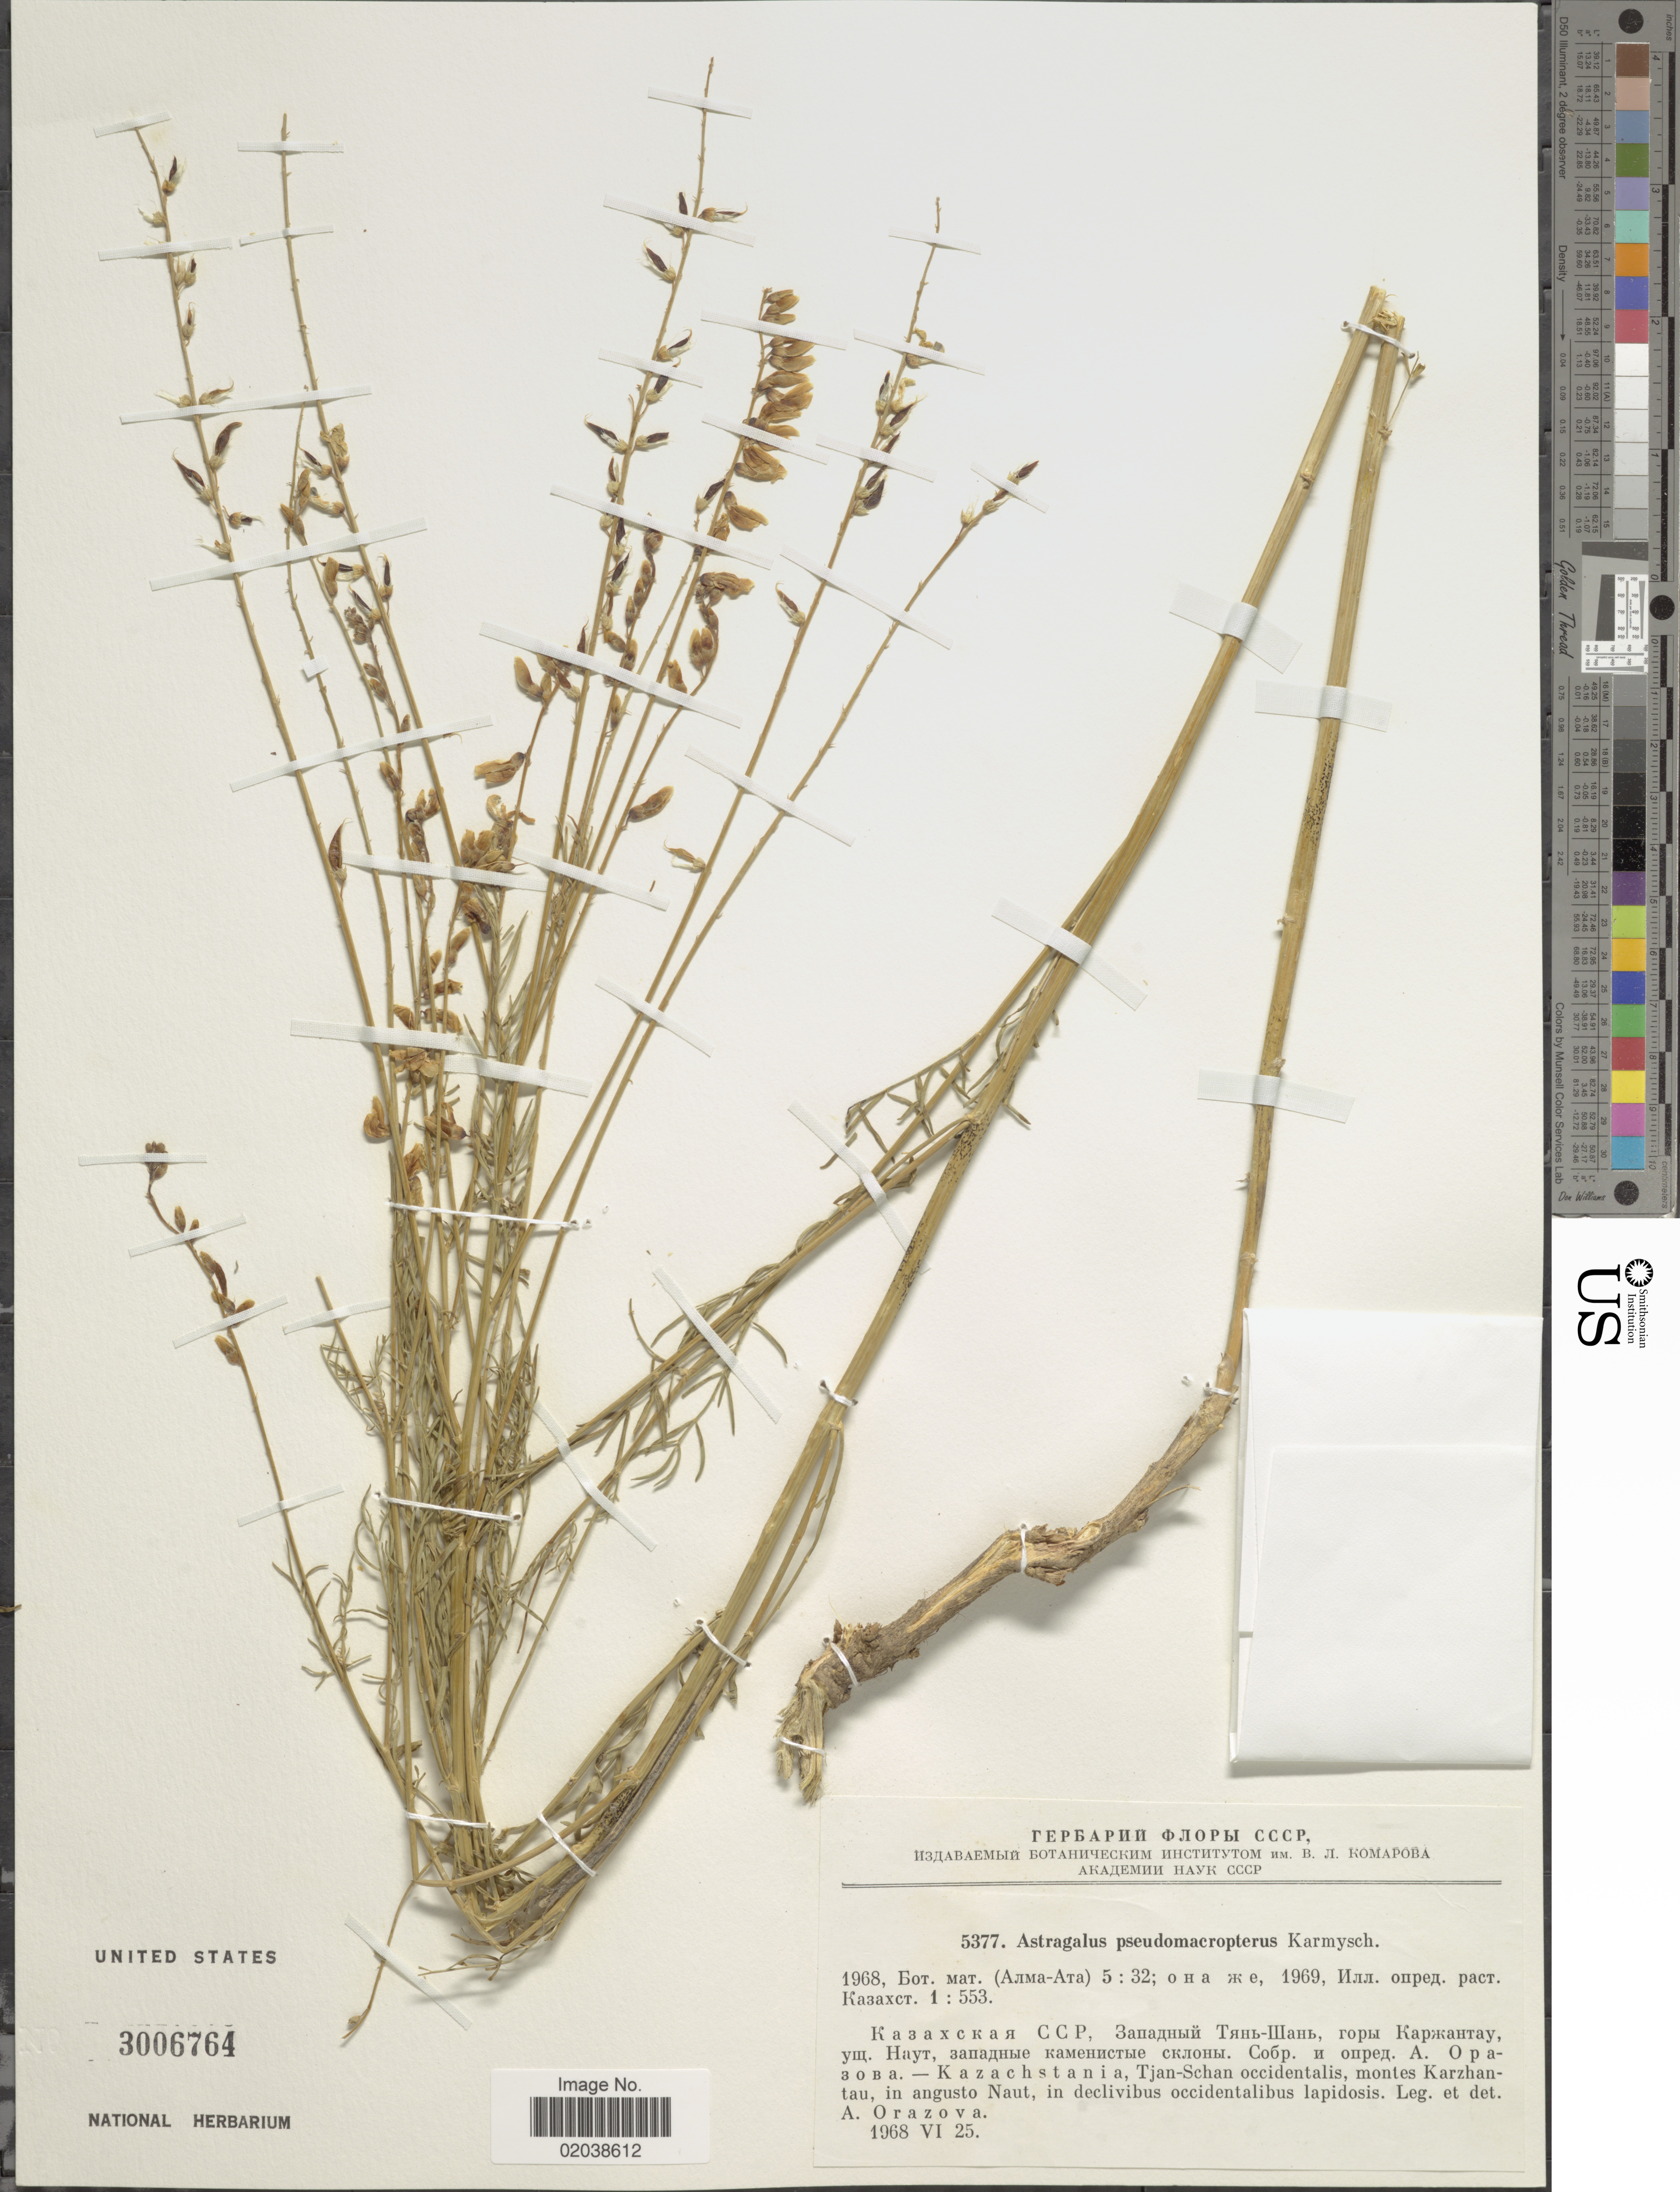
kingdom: Plantae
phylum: Tracheophyta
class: Magnoliopsida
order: Fabales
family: Fabaceae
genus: Astragalus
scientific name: Astragalus pseudomacropterus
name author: Karmysch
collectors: A. Orazova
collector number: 5377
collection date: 1968-06-25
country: Kazakhstan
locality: Kazachstania, Tjan-Schan occidentalis, montes Karzhantau, in augusto Naut, in declivibus occidentalibus lapidosis.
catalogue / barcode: US 3006764